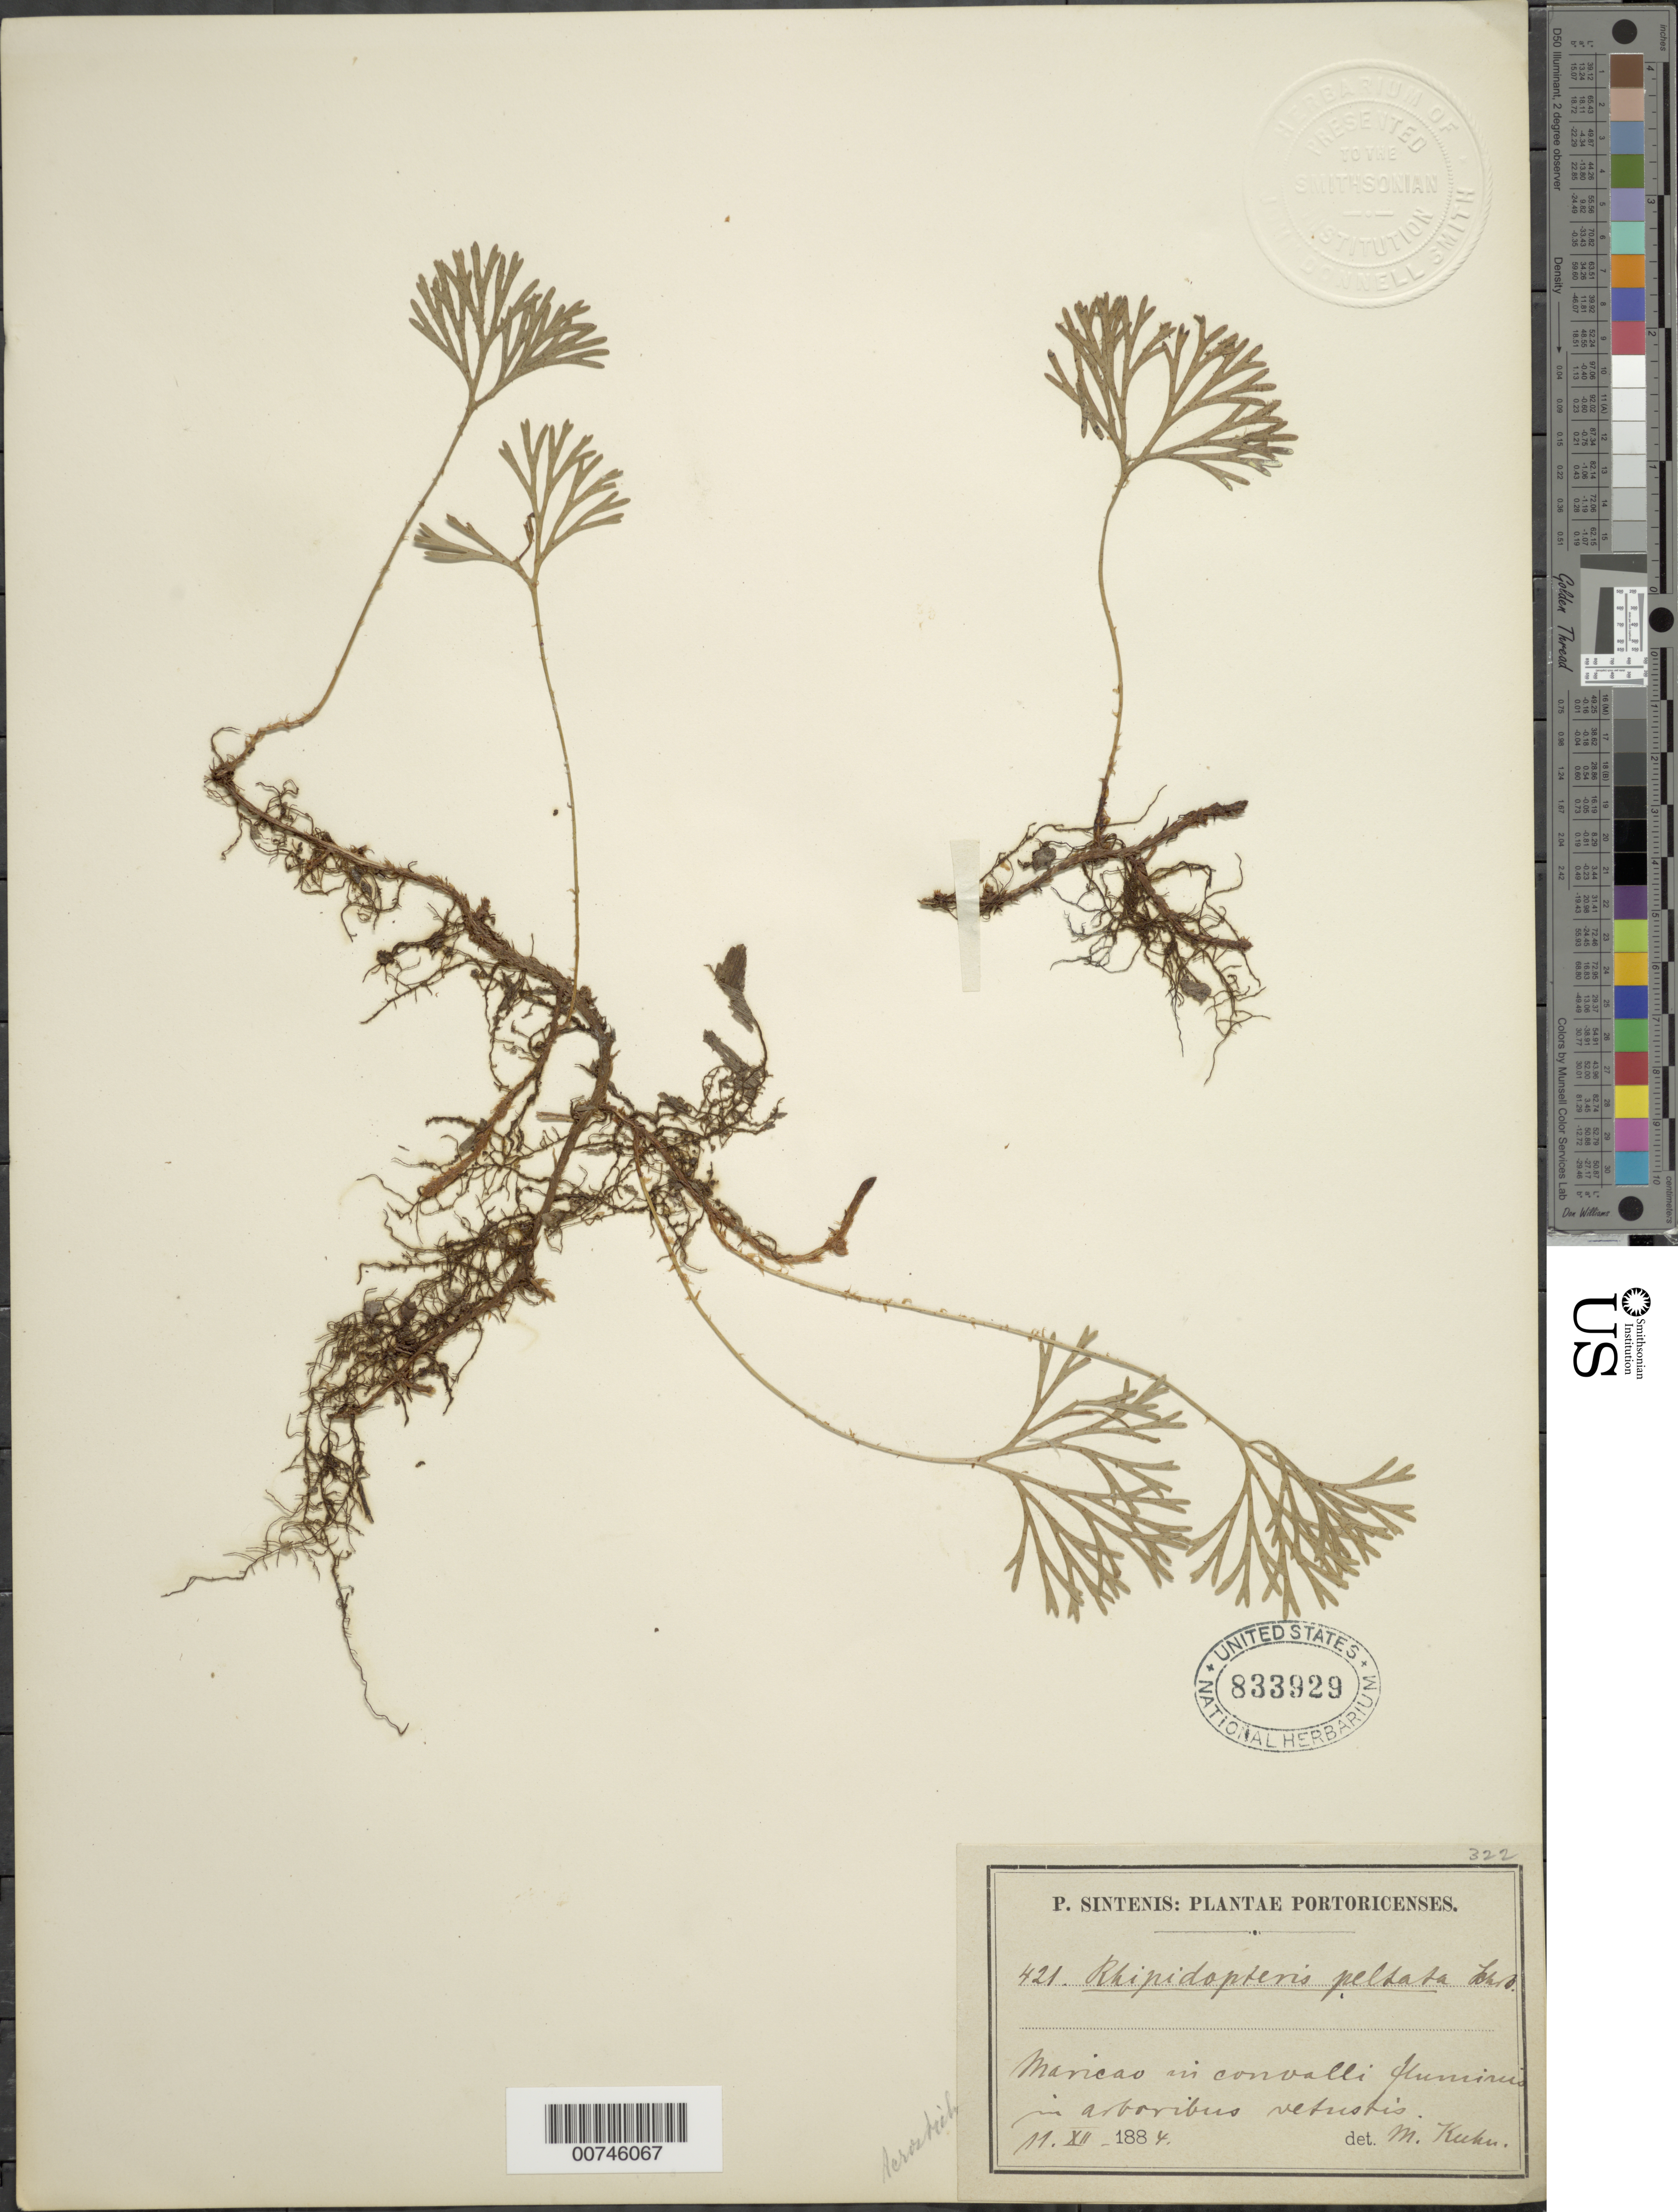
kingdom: Plantae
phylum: Tracheophyta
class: Polypodiopsida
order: Polypodiales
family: Dryopteridaceae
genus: Elaphoglossum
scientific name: Elaphoglossum peltatum f. peltatum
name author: (Sw.) Urb.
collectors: P. Sintenis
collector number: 421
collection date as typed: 11 Dec 1884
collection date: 1884-12-11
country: Puerto Rico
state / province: Maricao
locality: In convalli fluminis in arboribus retustis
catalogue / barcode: US 833929